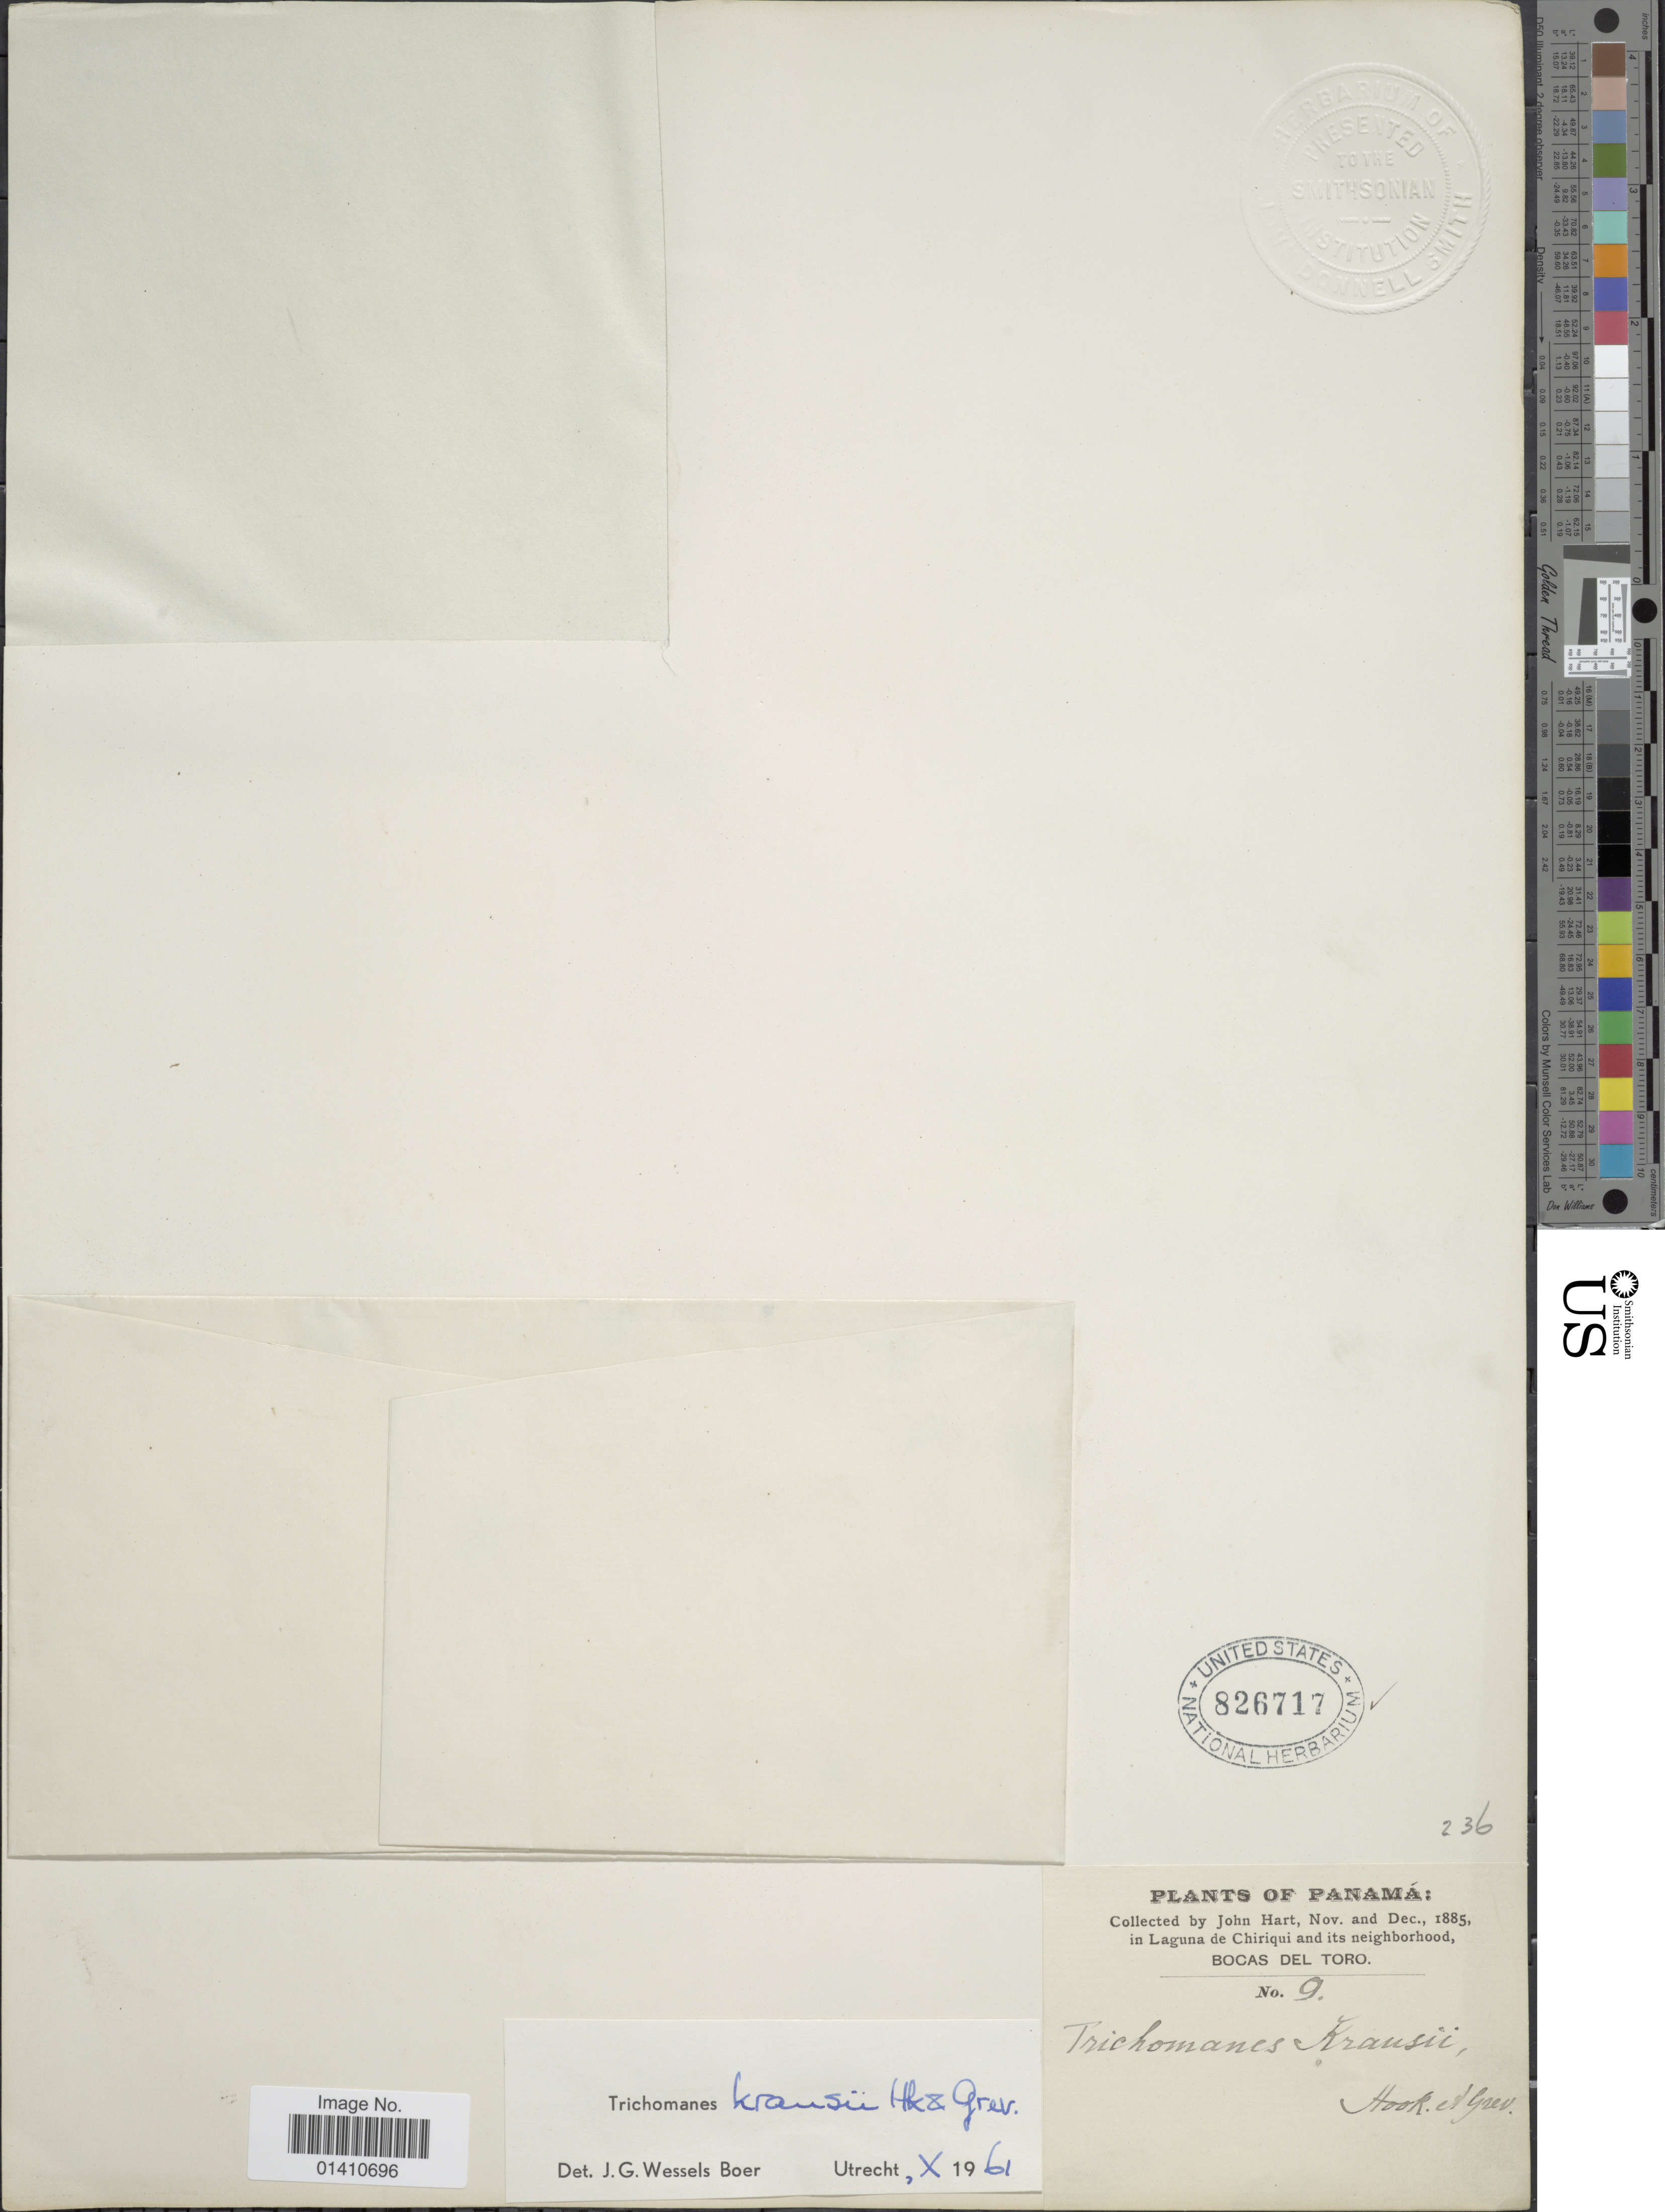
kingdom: Plantae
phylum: Tracheophyta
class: Polypodiopsida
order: Hymenophyllales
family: Hymenophyllaceae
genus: Didymoglossum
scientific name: Didymoglossum kraussii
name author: (Hook. & Grev.) C. Presl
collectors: J. Hart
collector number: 9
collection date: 1885-11/1885-12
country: Panama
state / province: Bocas del Toro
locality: In Laguna de Chiriqui and its neighborhood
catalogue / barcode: US 826717